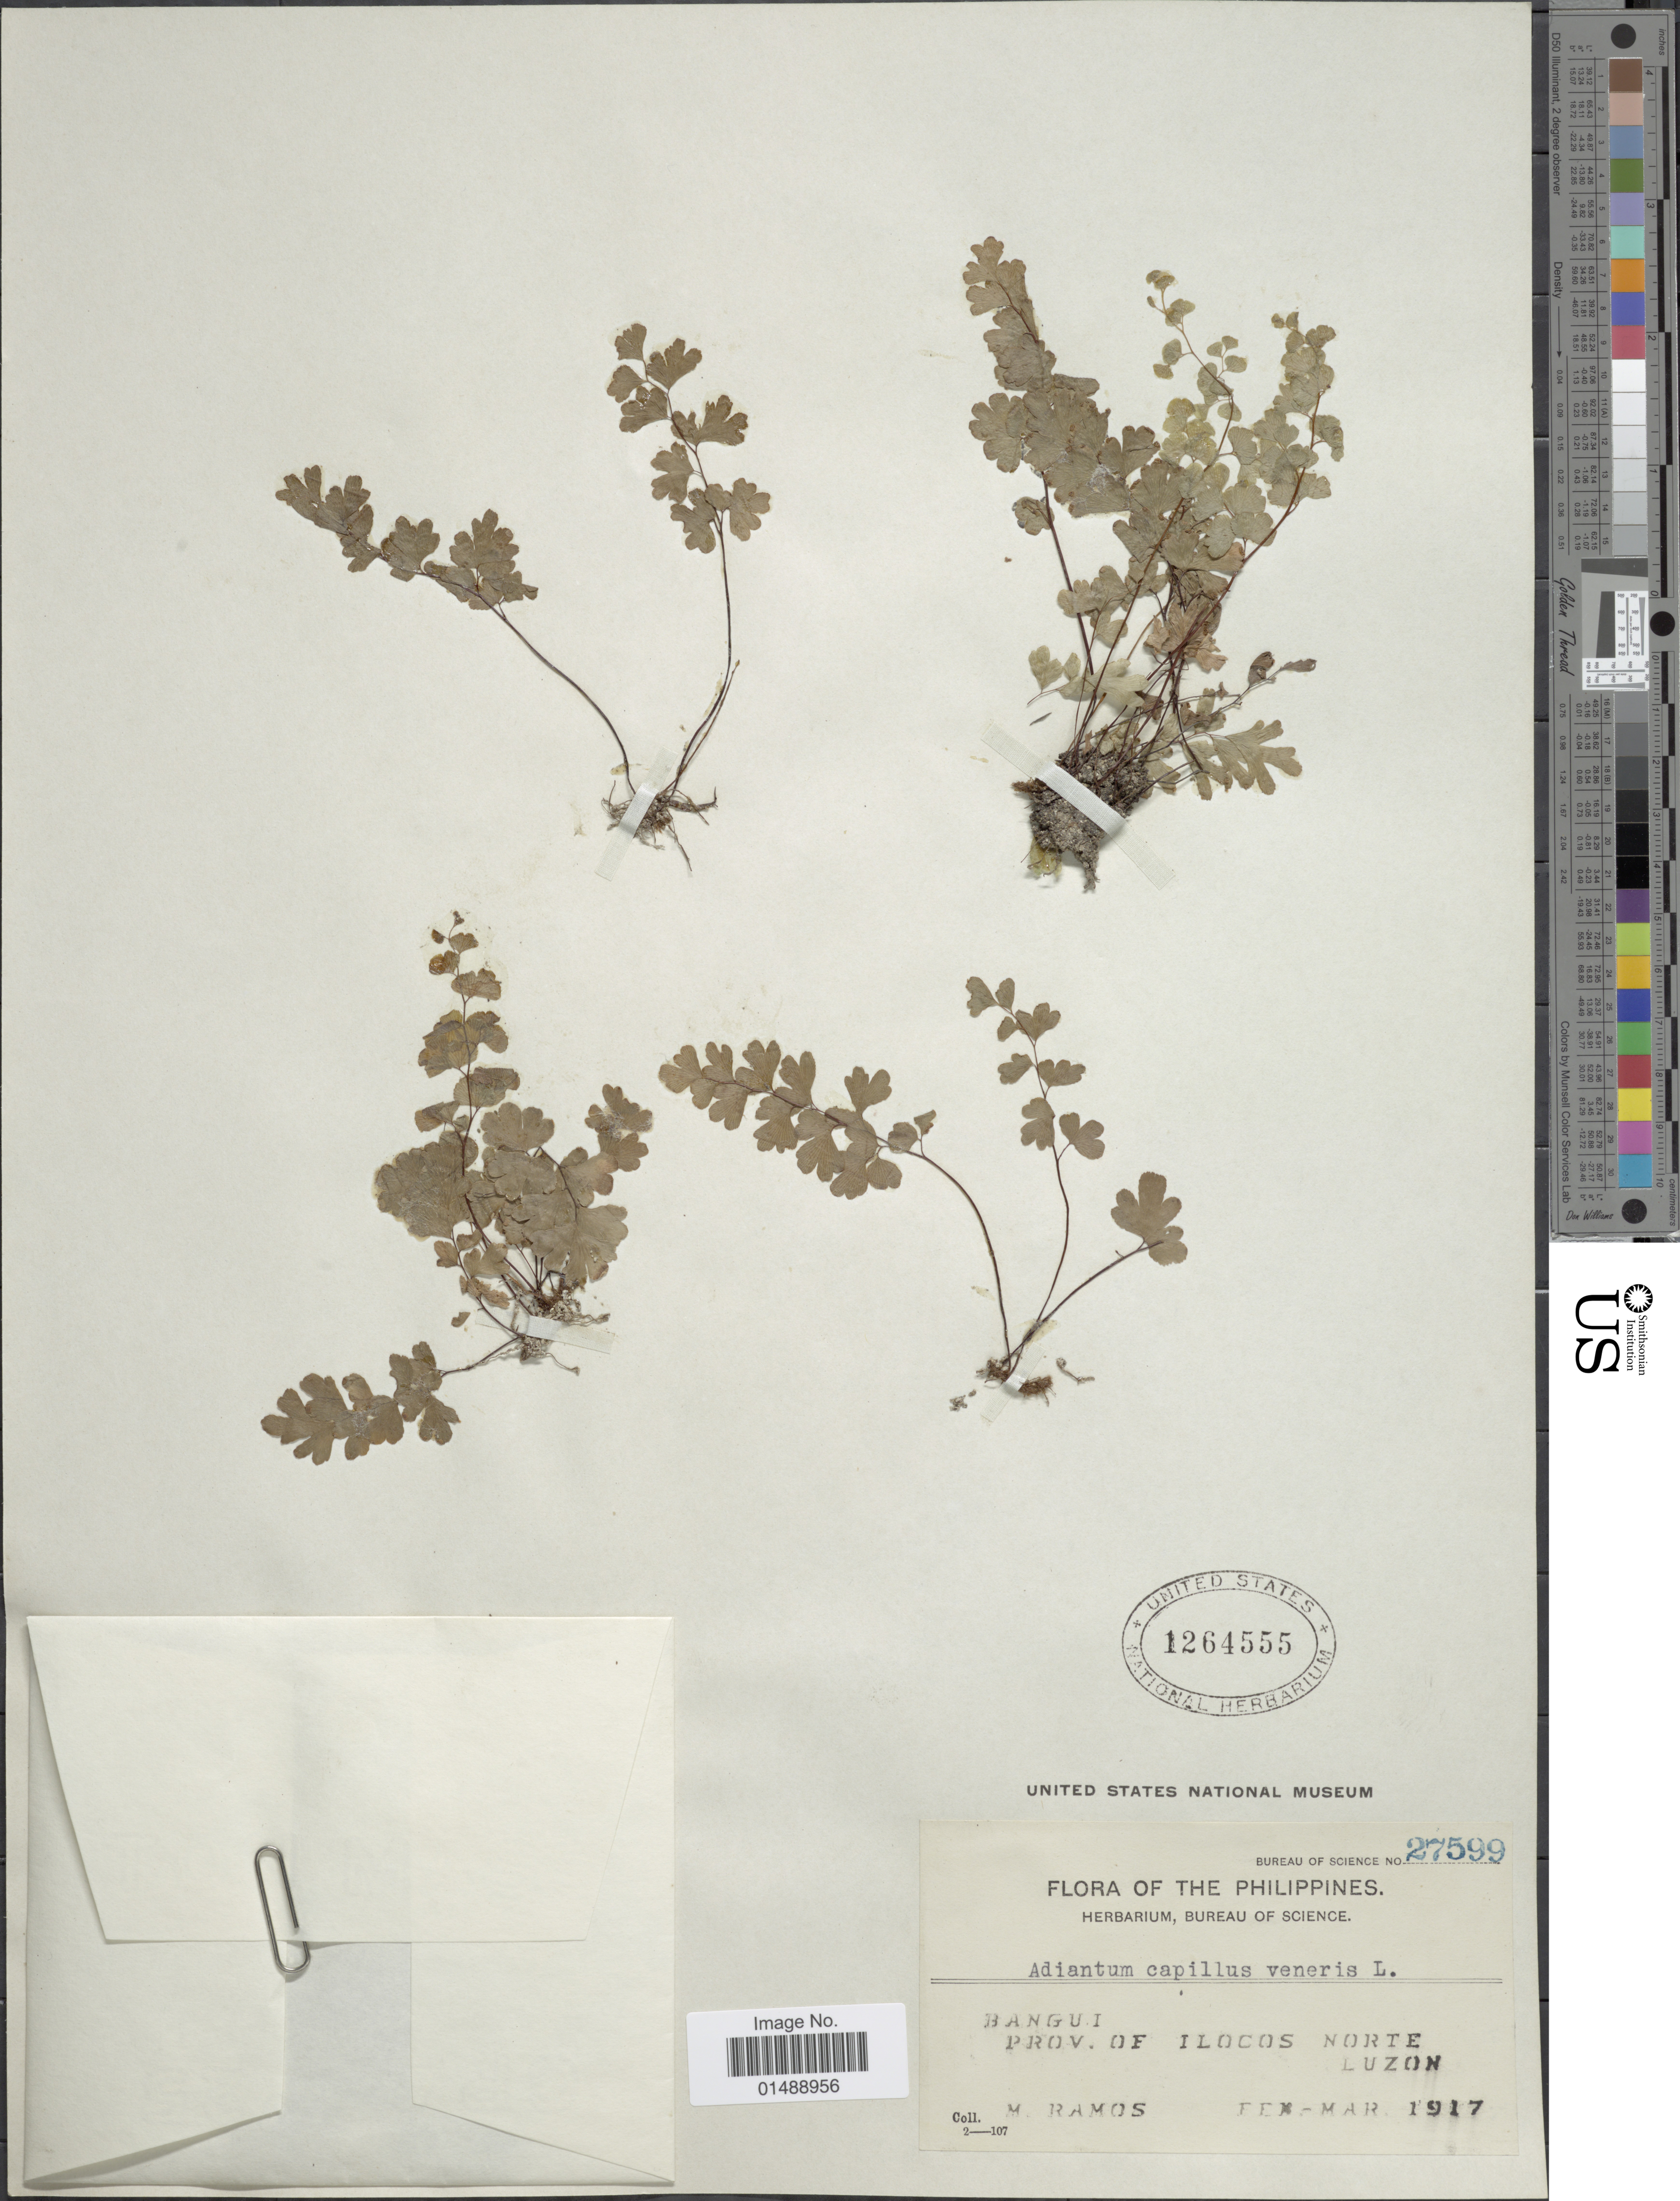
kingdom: Plantae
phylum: Tracheophyta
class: Polypodiopsida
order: Polypodiales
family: Pteridaceae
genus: Adiantum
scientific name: Adiantum capillus-veneris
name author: L.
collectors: M. Ramos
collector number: Bureau of Science 27599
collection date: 1917-02/1917-03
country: Philippines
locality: Bangui, Prov of Ilocos, Norte Luzon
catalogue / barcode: US 1264555